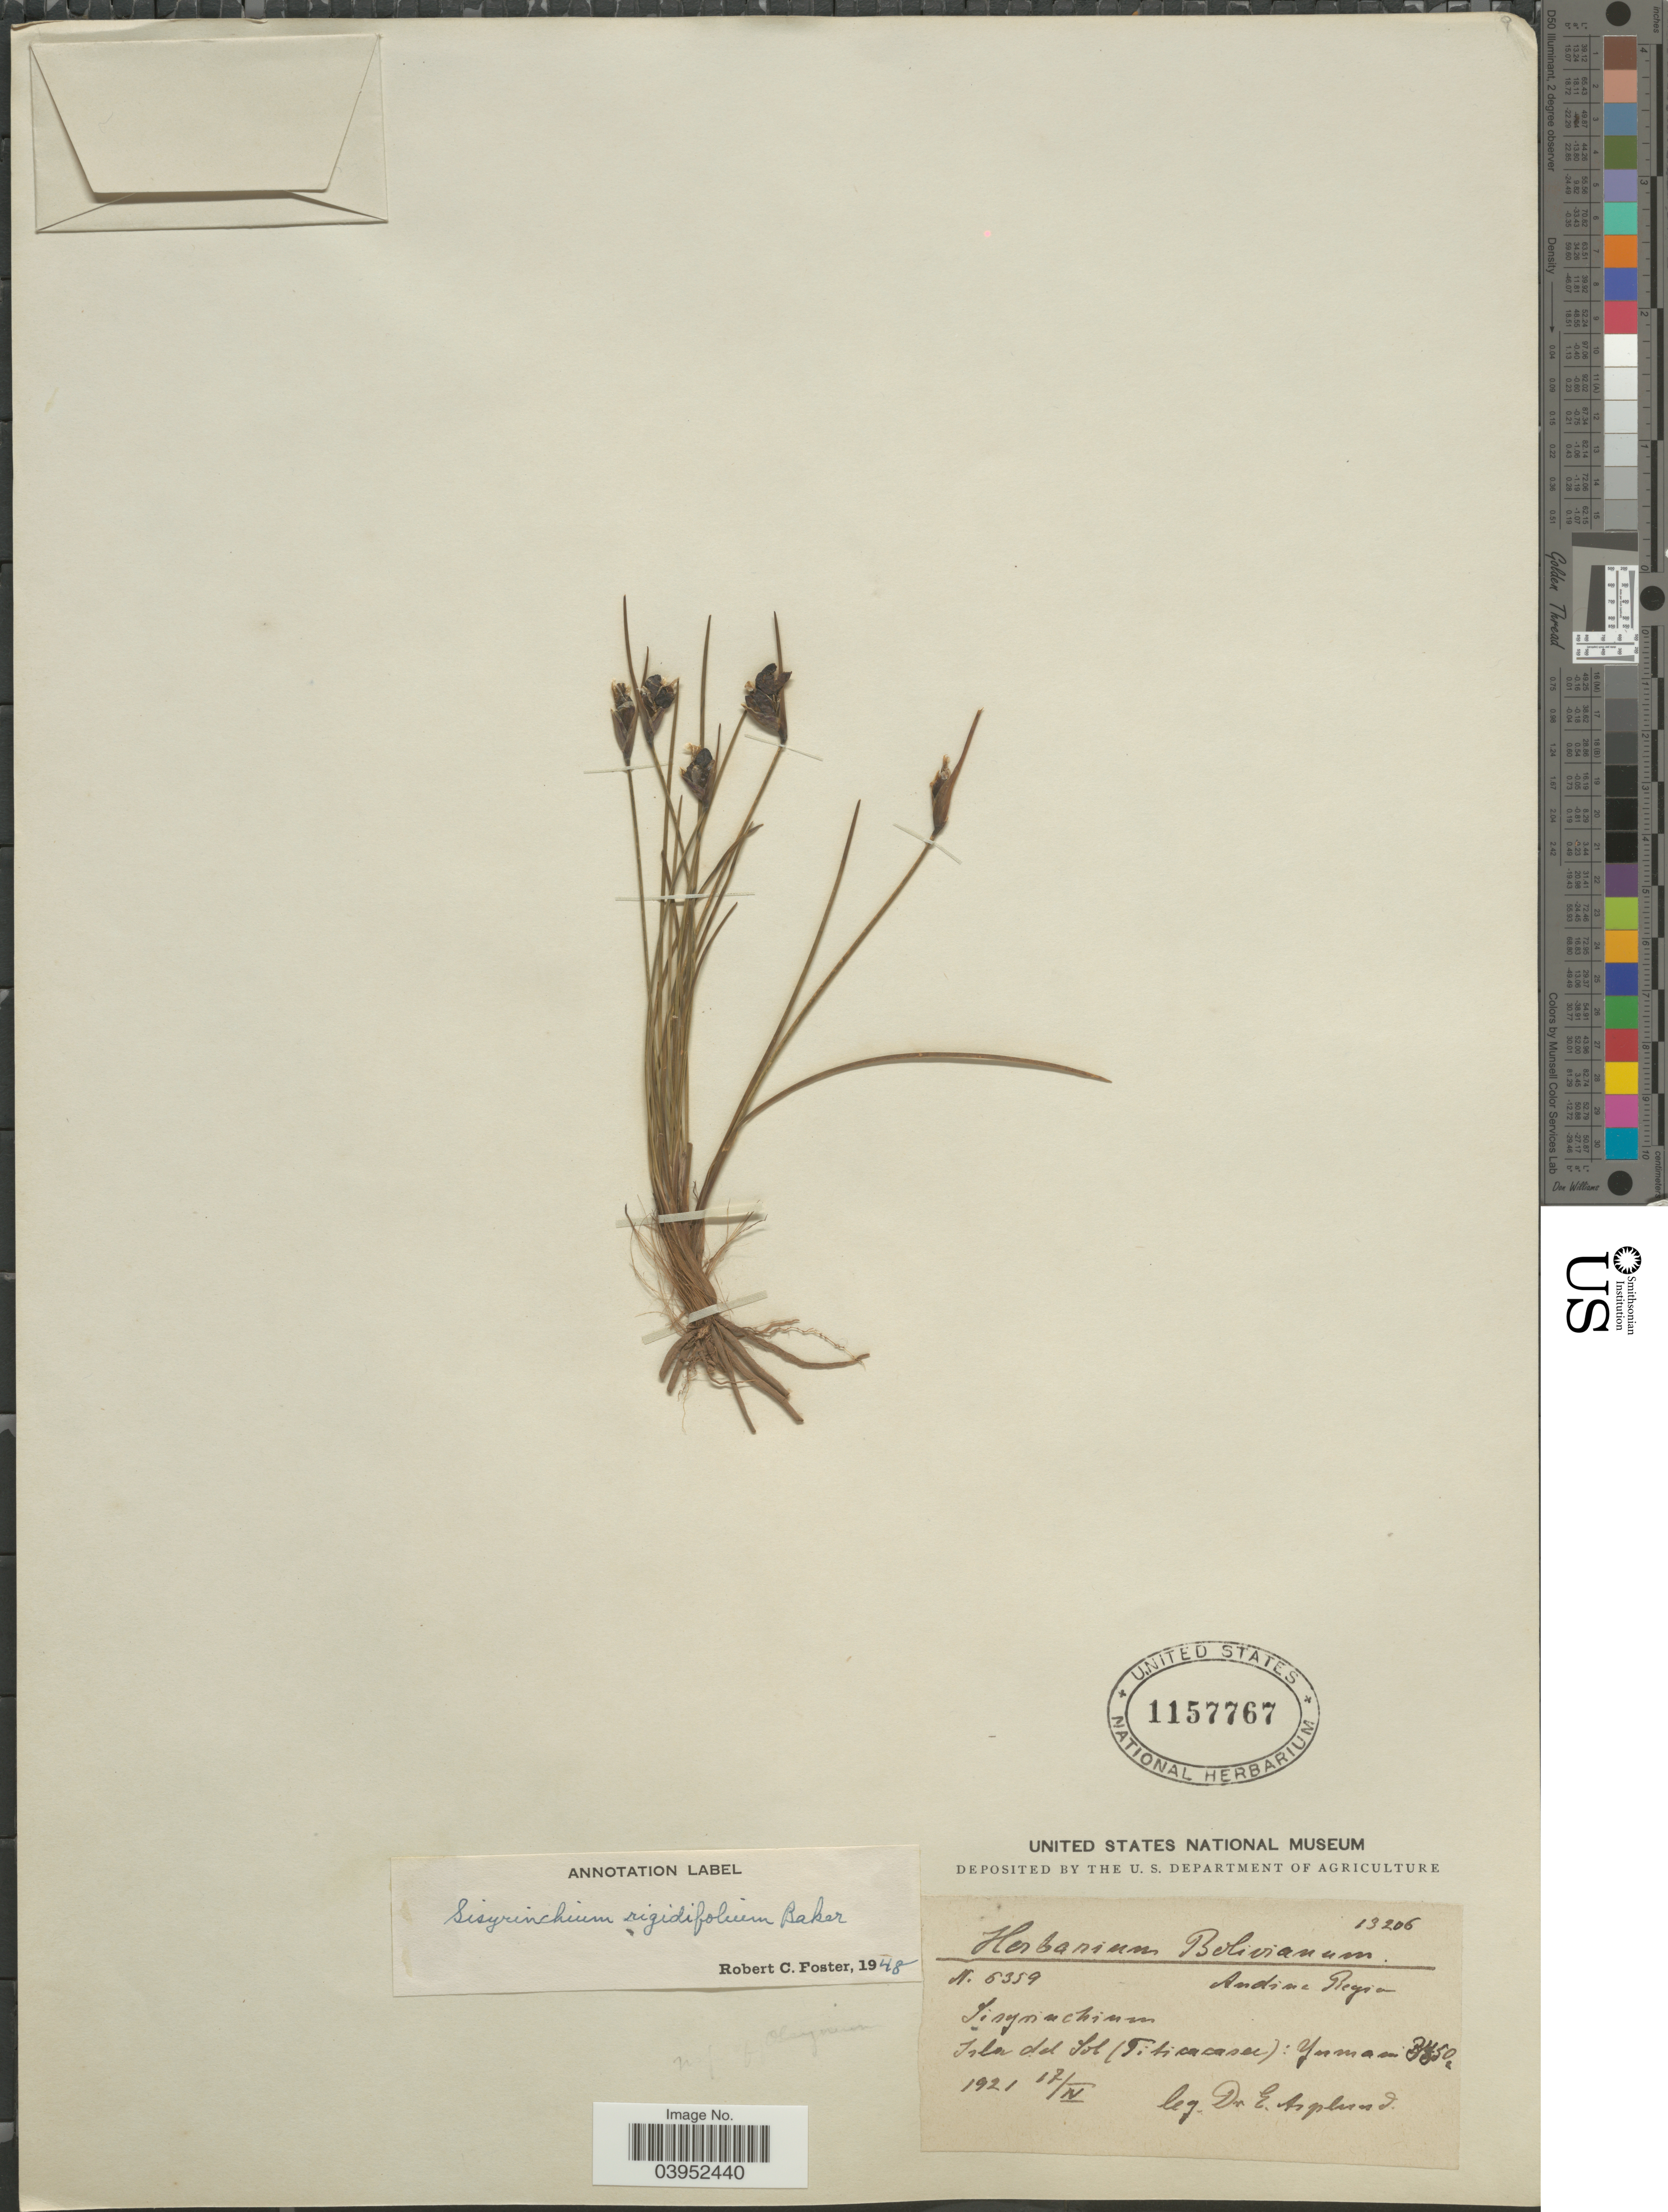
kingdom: Plantae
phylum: Tracheophyta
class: Liliopsida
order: Asparagales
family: Iridaceae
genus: Sisyrinchium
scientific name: Sisyrinchium rigidifolium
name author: Baker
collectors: E. Asplund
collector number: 6359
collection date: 1921-04-17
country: Bolivia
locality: Andina Region. Isla del Sol (Titicacasa): Yumao.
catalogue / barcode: US 1157767